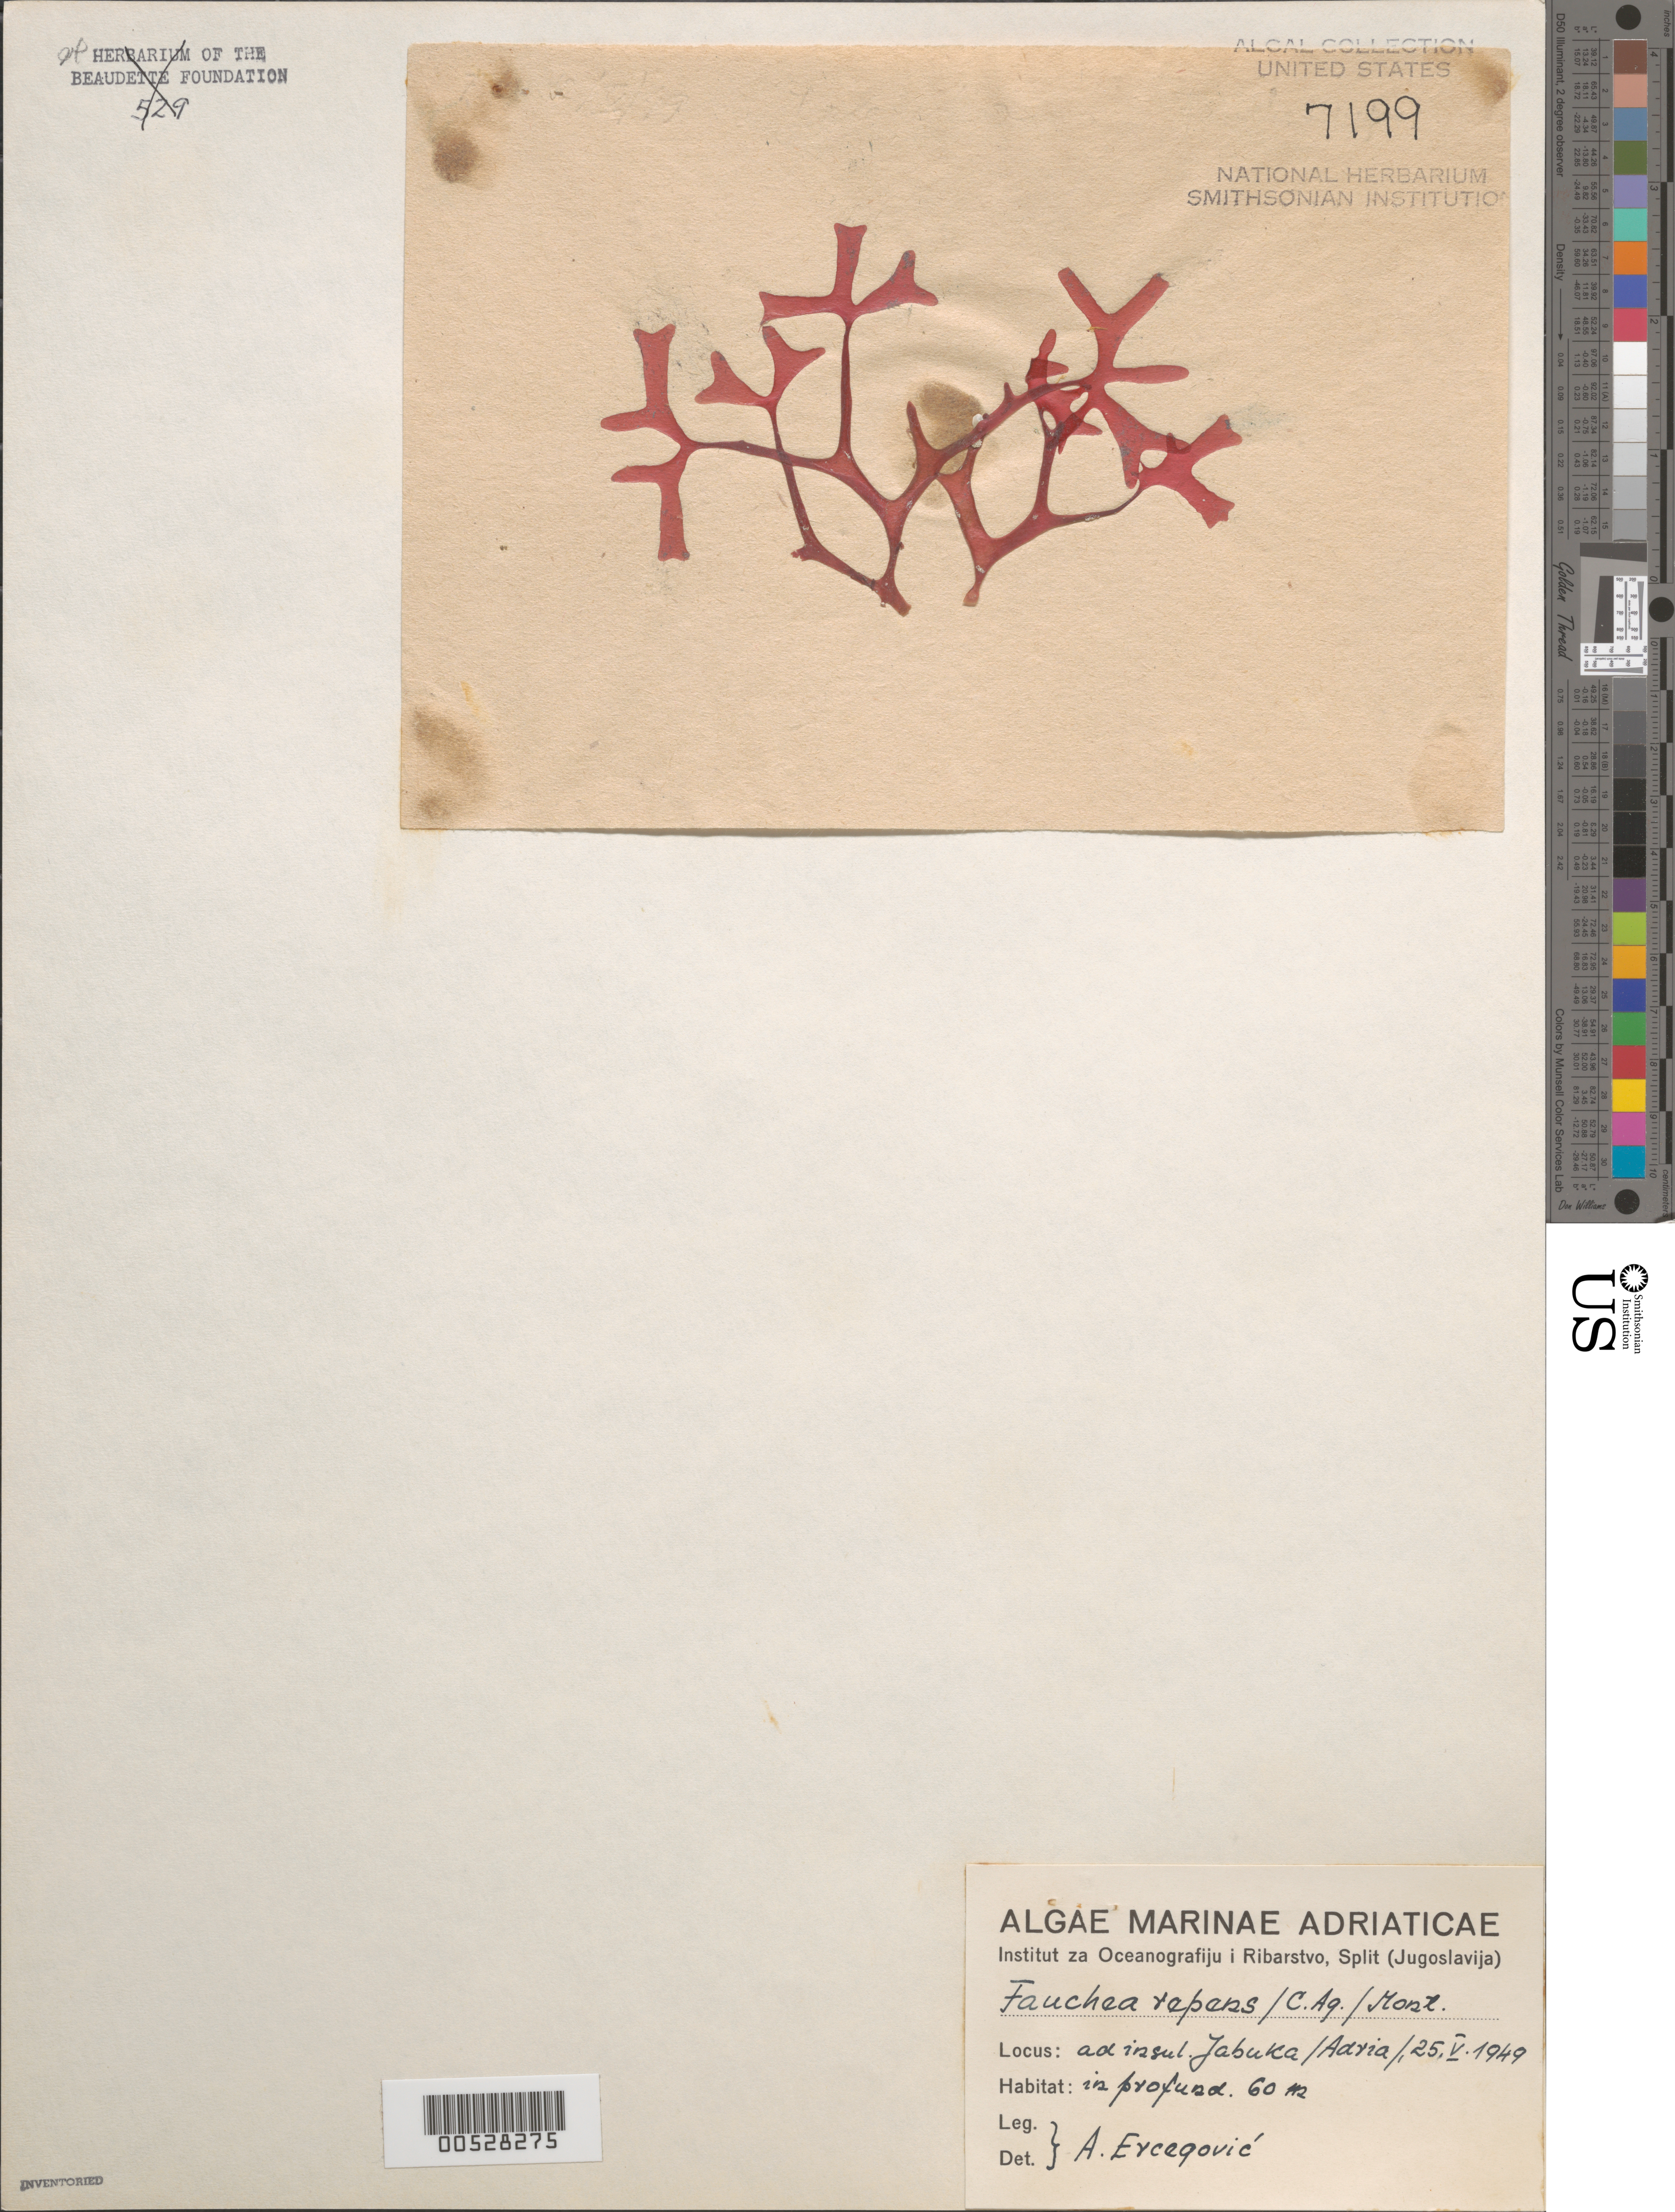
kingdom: Plantae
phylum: Rhodophyta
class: Florideophyceae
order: Rhodymeniales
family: Faucheaceae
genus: Gloiocladia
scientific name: Gloiocladia repens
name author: (C. Agardh) N. Sánchez & Rodríguez-Prieto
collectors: A. Ercegovic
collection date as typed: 25 May 1949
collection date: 1949-05-25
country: Croatia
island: Jabuka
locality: Adriatic Sea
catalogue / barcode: US 7199